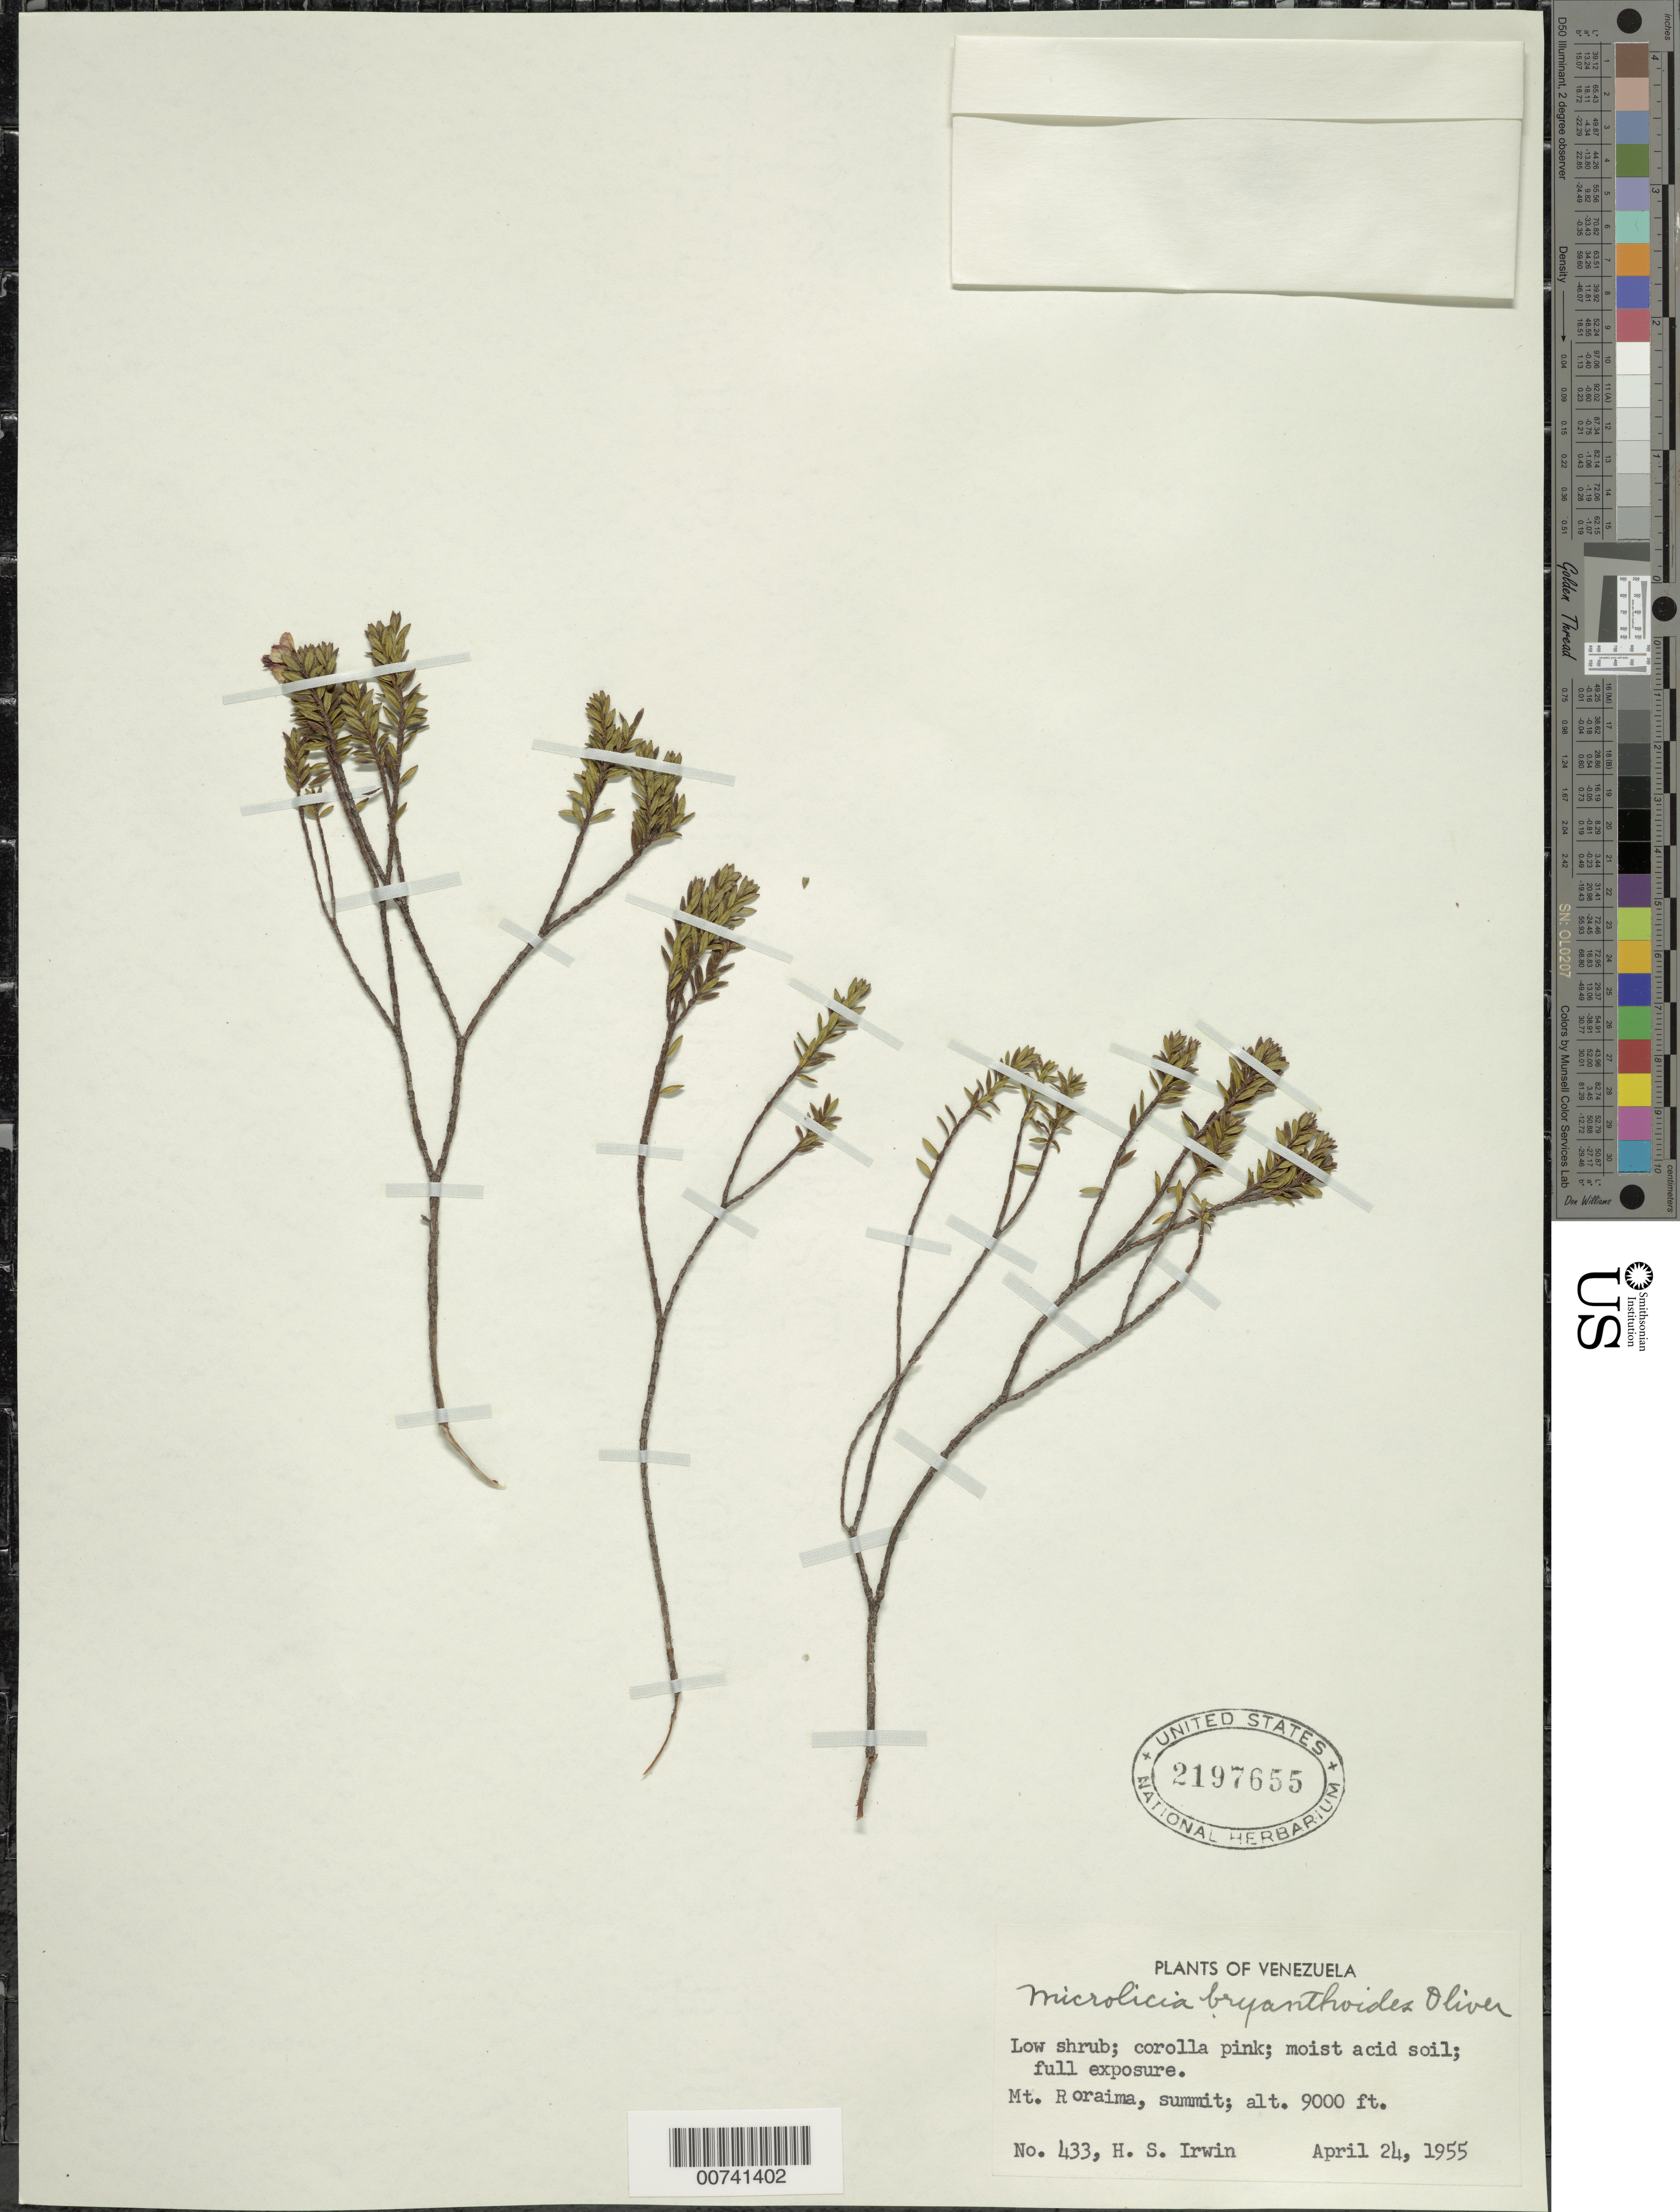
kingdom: Plantae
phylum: Tracheophyta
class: Magnoliopsida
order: Myrtales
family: Melastomataceae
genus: Microlicia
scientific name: Microlicia benthamiana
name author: Triana ex Cogn.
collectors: H. Irwin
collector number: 433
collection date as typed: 24-Apr-55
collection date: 1955-04-24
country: Venezuela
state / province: Bolívar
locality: Mt. Roraima, summit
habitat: Moist acid soil; full exposure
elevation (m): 2743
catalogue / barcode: US 2197655